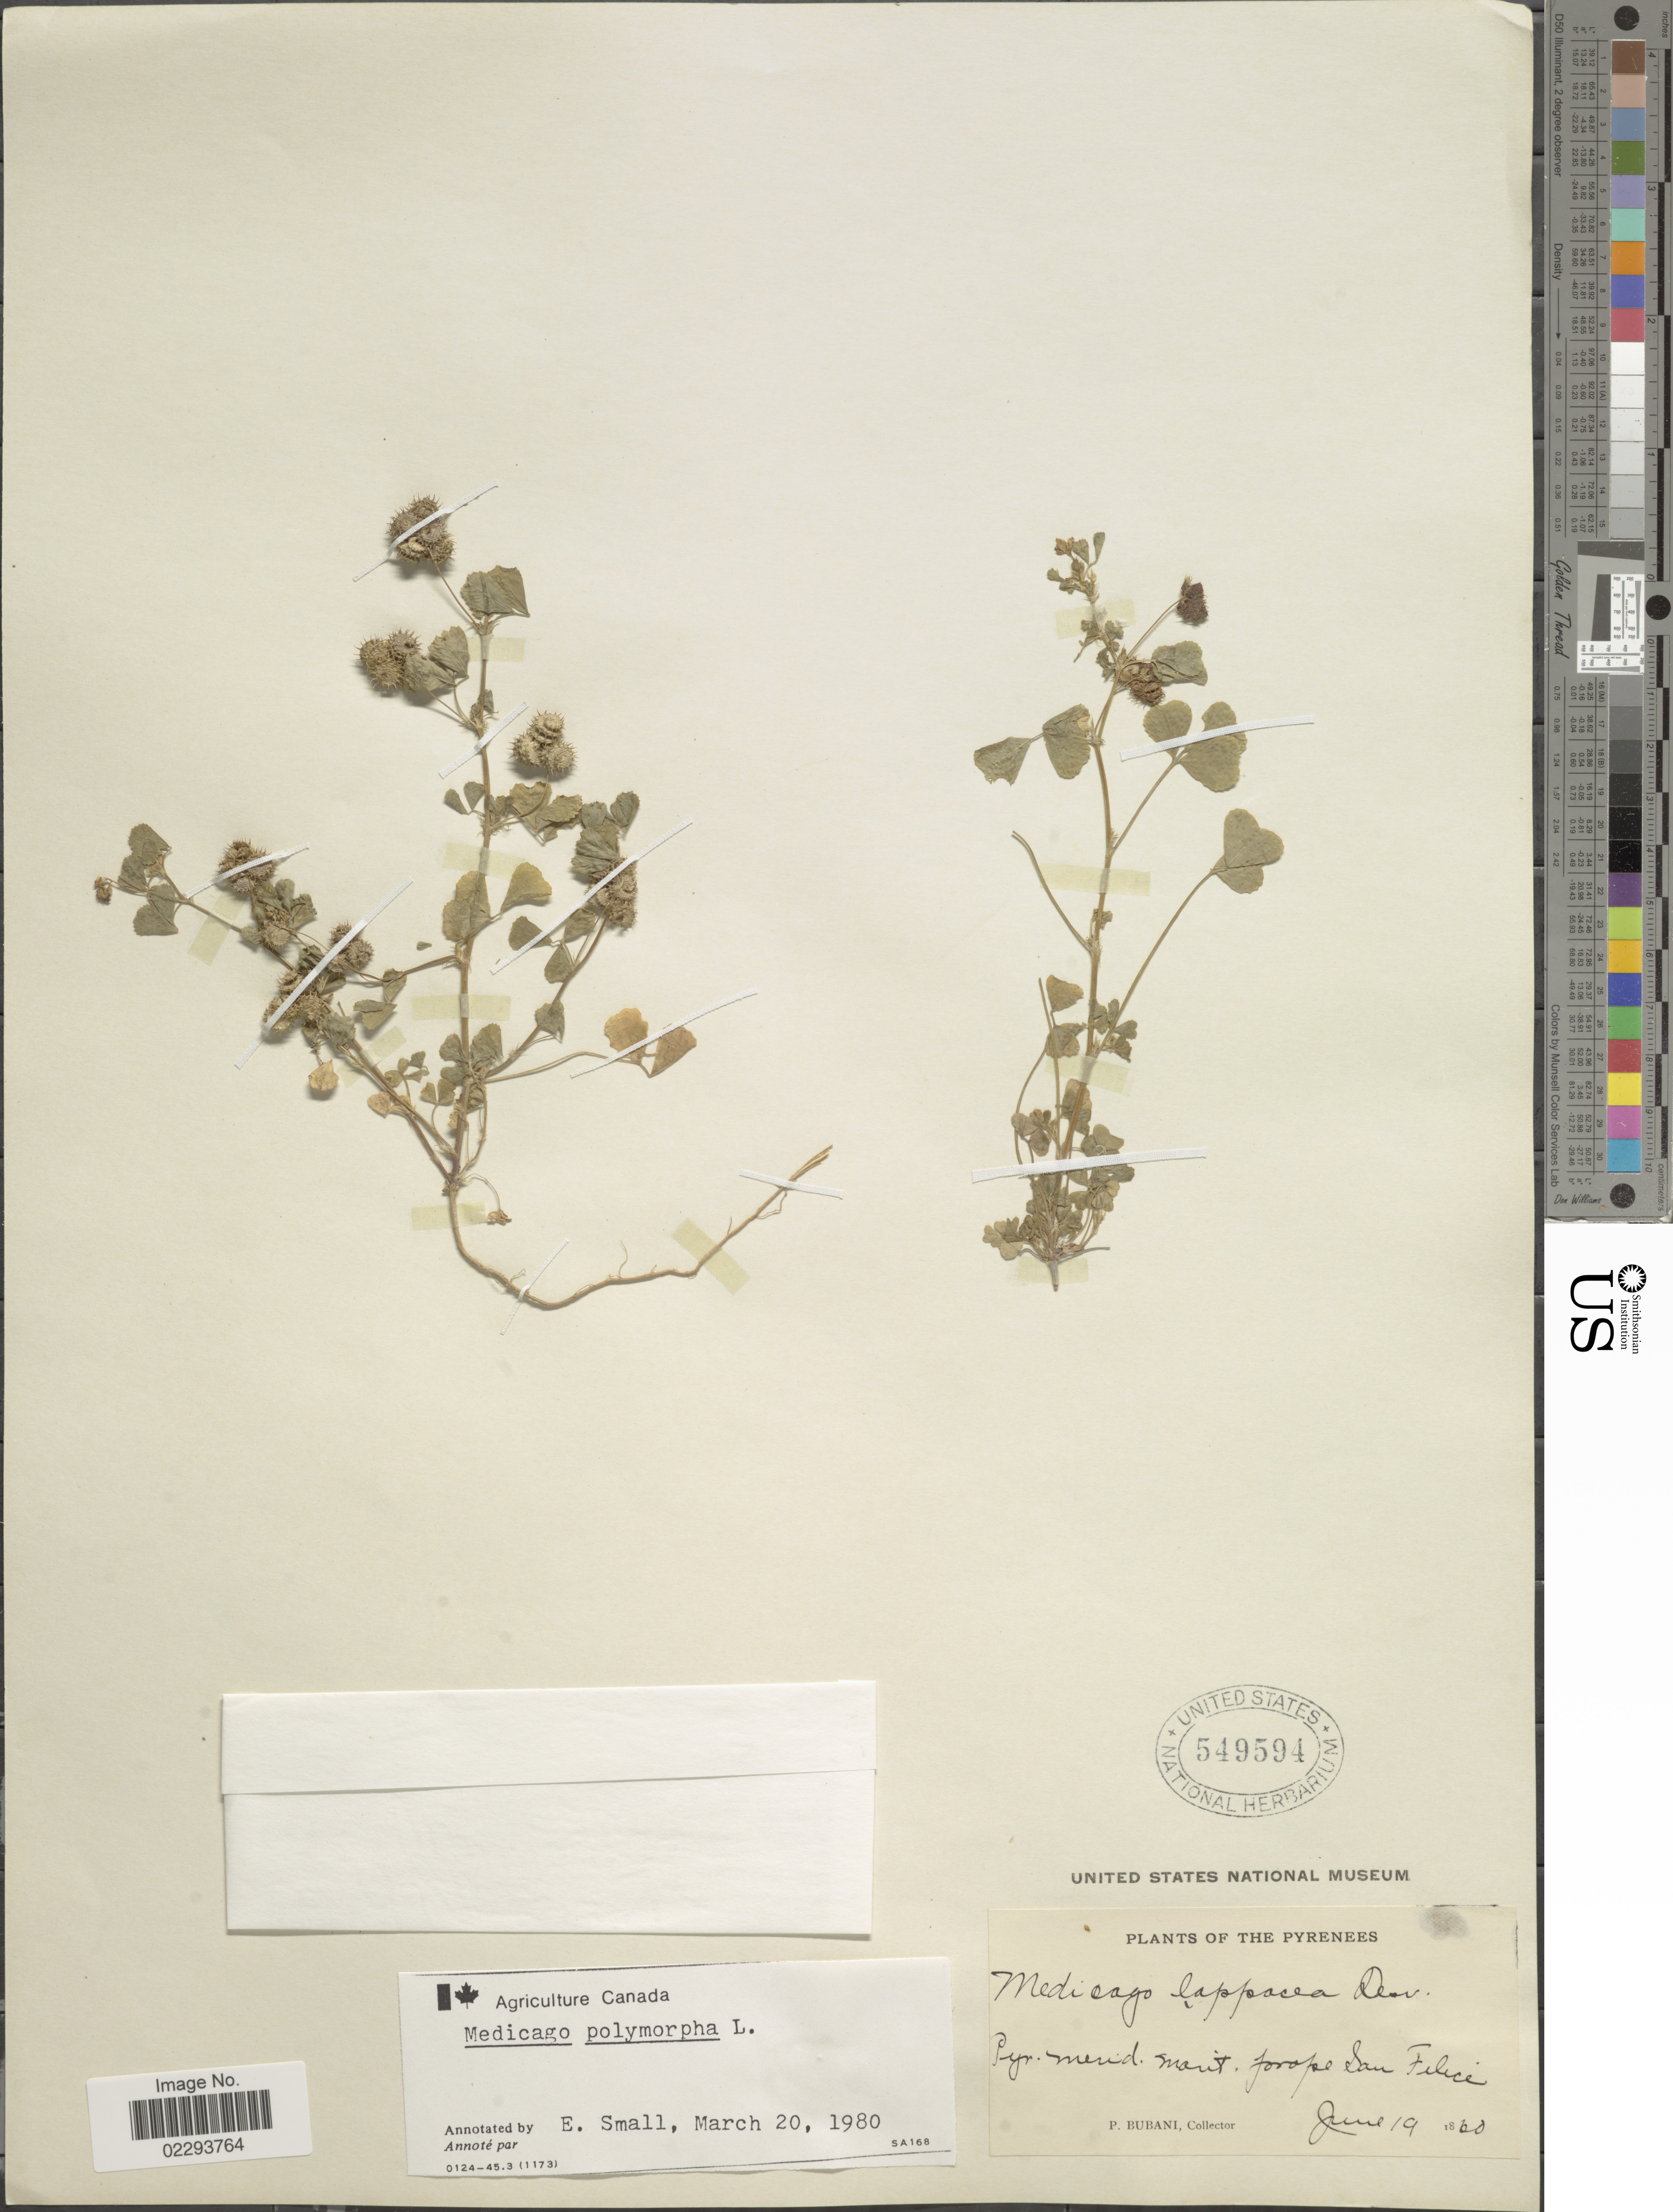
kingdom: Plantae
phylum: Tracheophyta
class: Magnoliopsida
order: Fabales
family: Fabaceae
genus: Medicago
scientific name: Medicago polymorpha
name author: L.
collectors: P. Bubani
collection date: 1860-06-19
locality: Pyr. merid. mont. prope San Filice.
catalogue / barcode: US 549594